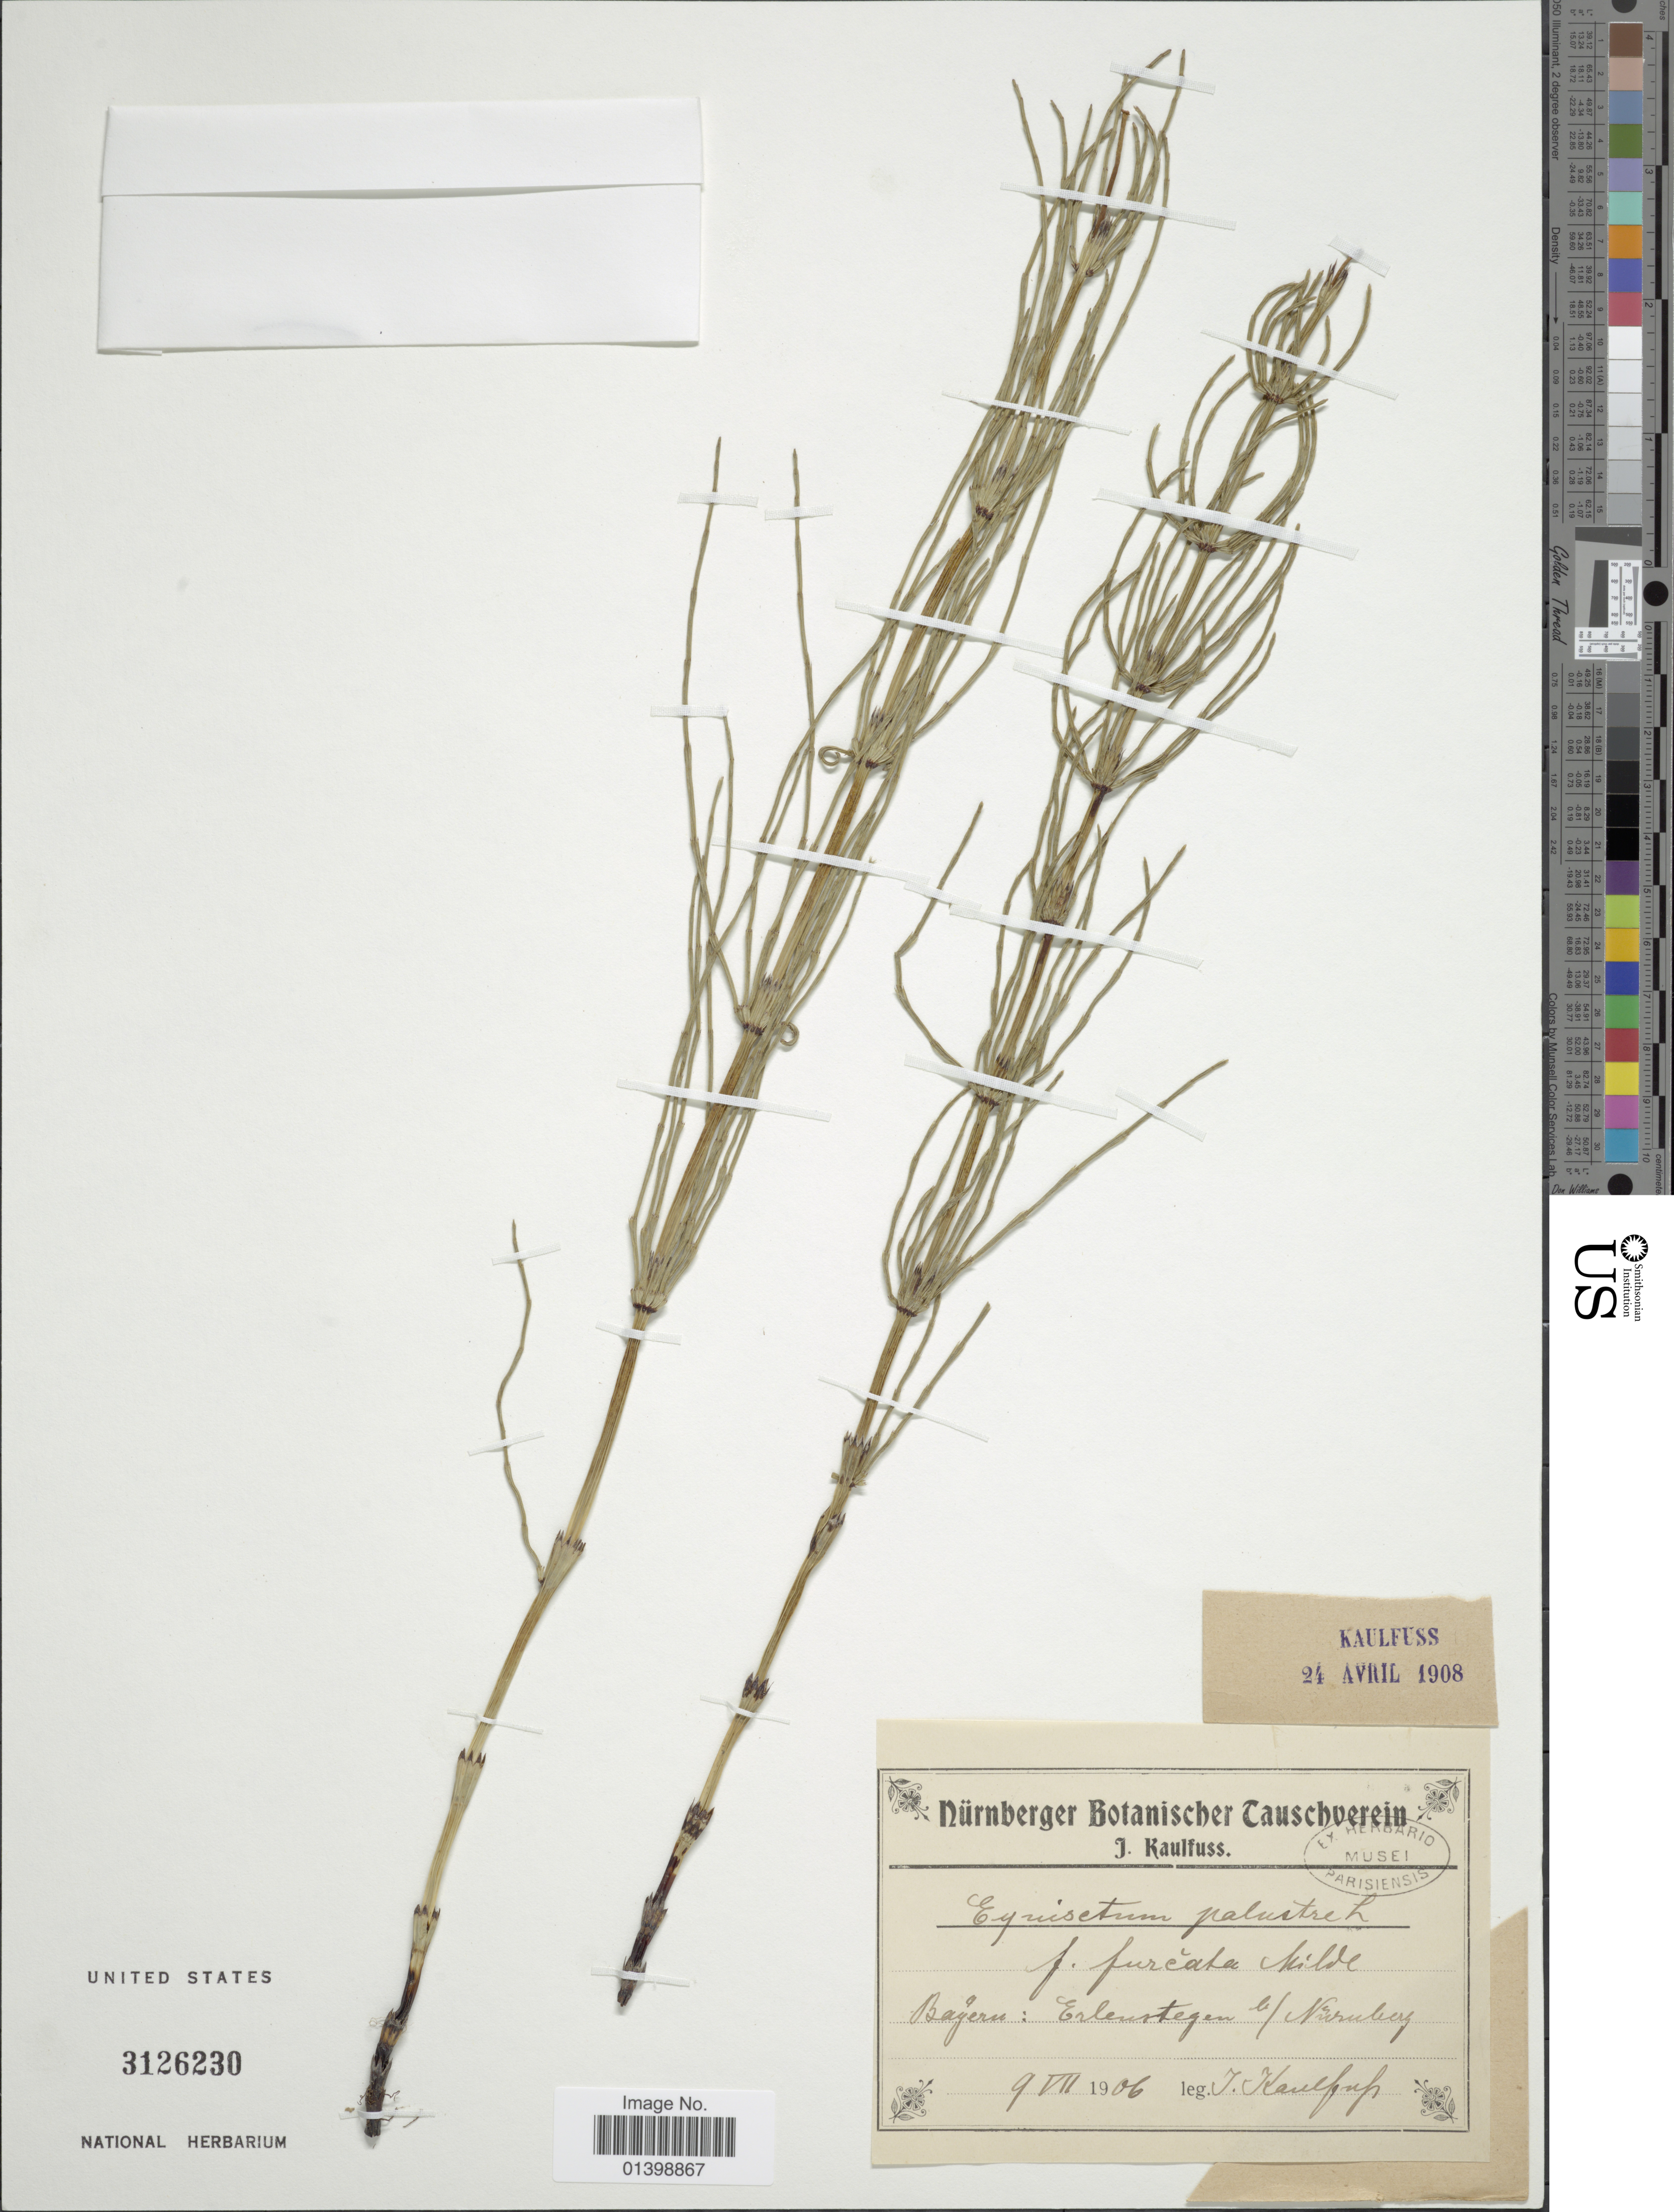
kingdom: Plantae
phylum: Tracheophyta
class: Polypodiopsida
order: Equisetales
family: Equisetaceae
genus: Equisetum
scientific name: Equisetum palustre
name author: L.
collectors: J. S. Kaulfuss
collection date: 1906-07-09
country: Germany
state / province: Bayern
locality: Erlenstegen b/ Nünberg [interpreted]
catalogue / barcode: US 3126230